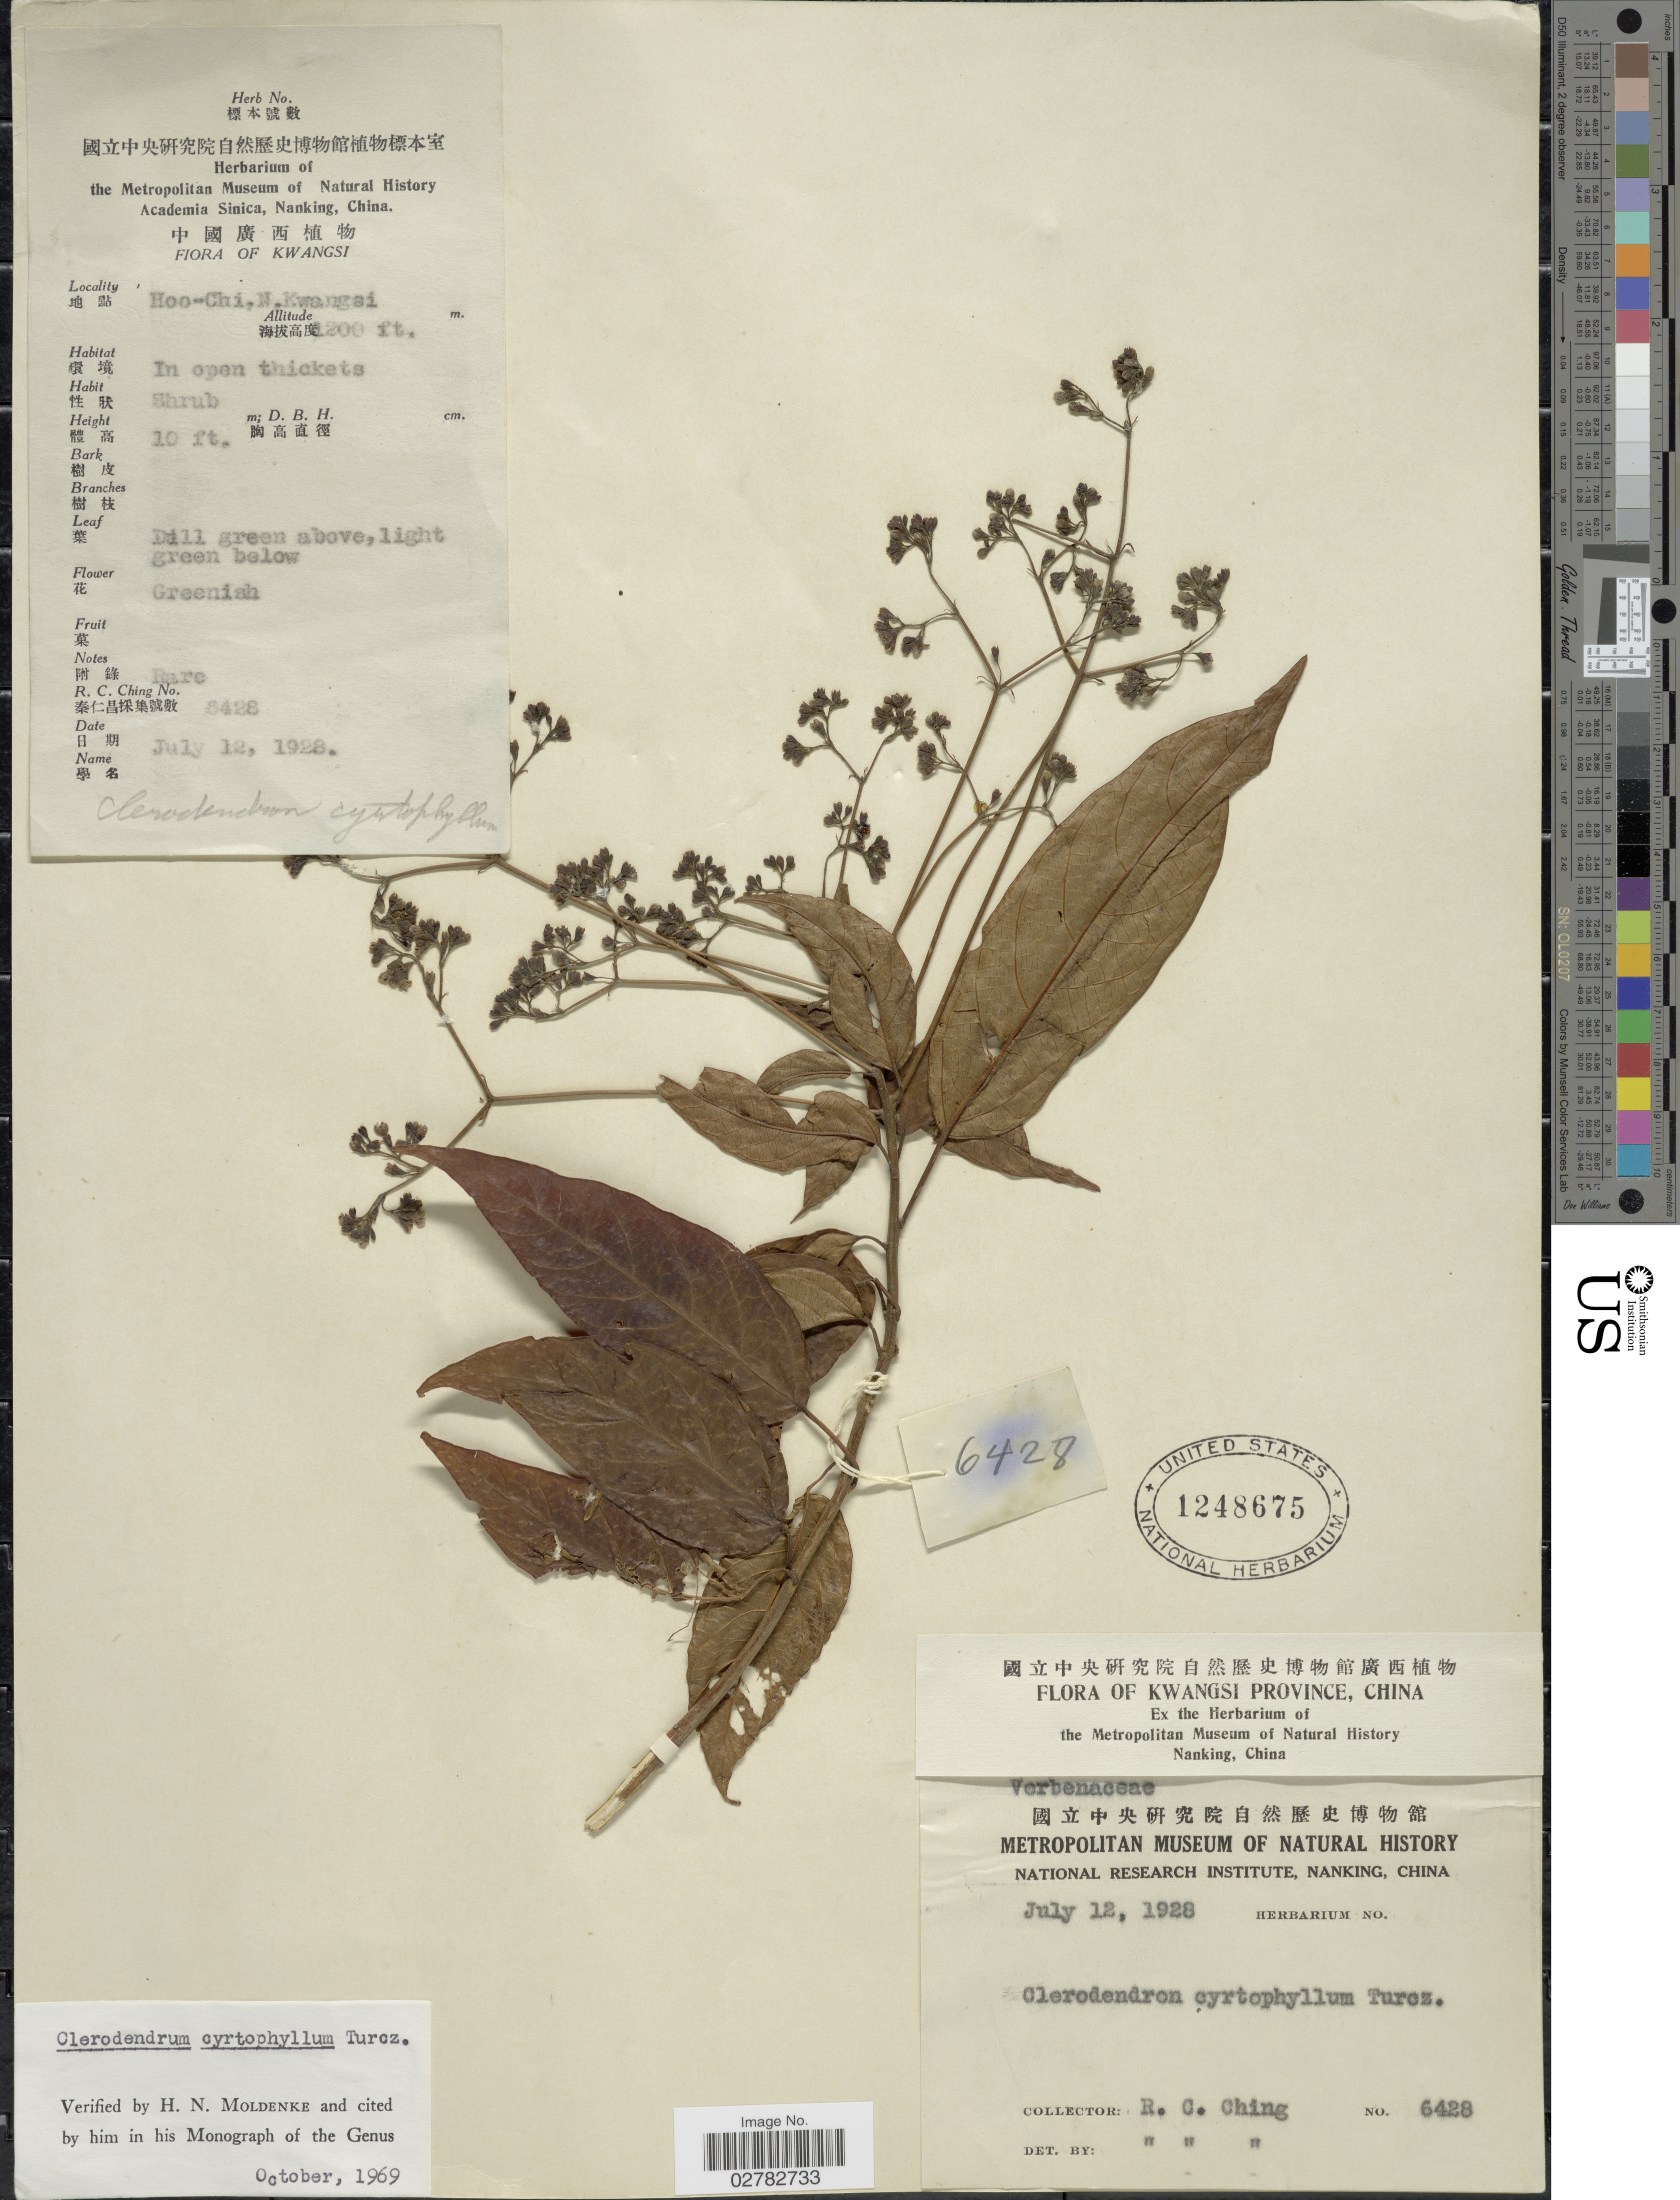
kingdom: Plantae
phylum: Tracheophyta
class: Magnoliopsida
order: Lamiales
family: Lamiaceae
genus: Clerodendrum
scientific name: Clerodendrum cyrtophyllum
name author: Turcz.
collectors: R. C. Ching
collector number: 6428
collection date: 1928-07-12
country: China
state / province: Guangxi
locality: Kwangsi. Hoo-Chi, N. Kwangsi.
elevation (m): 366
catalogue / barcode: US 1248675